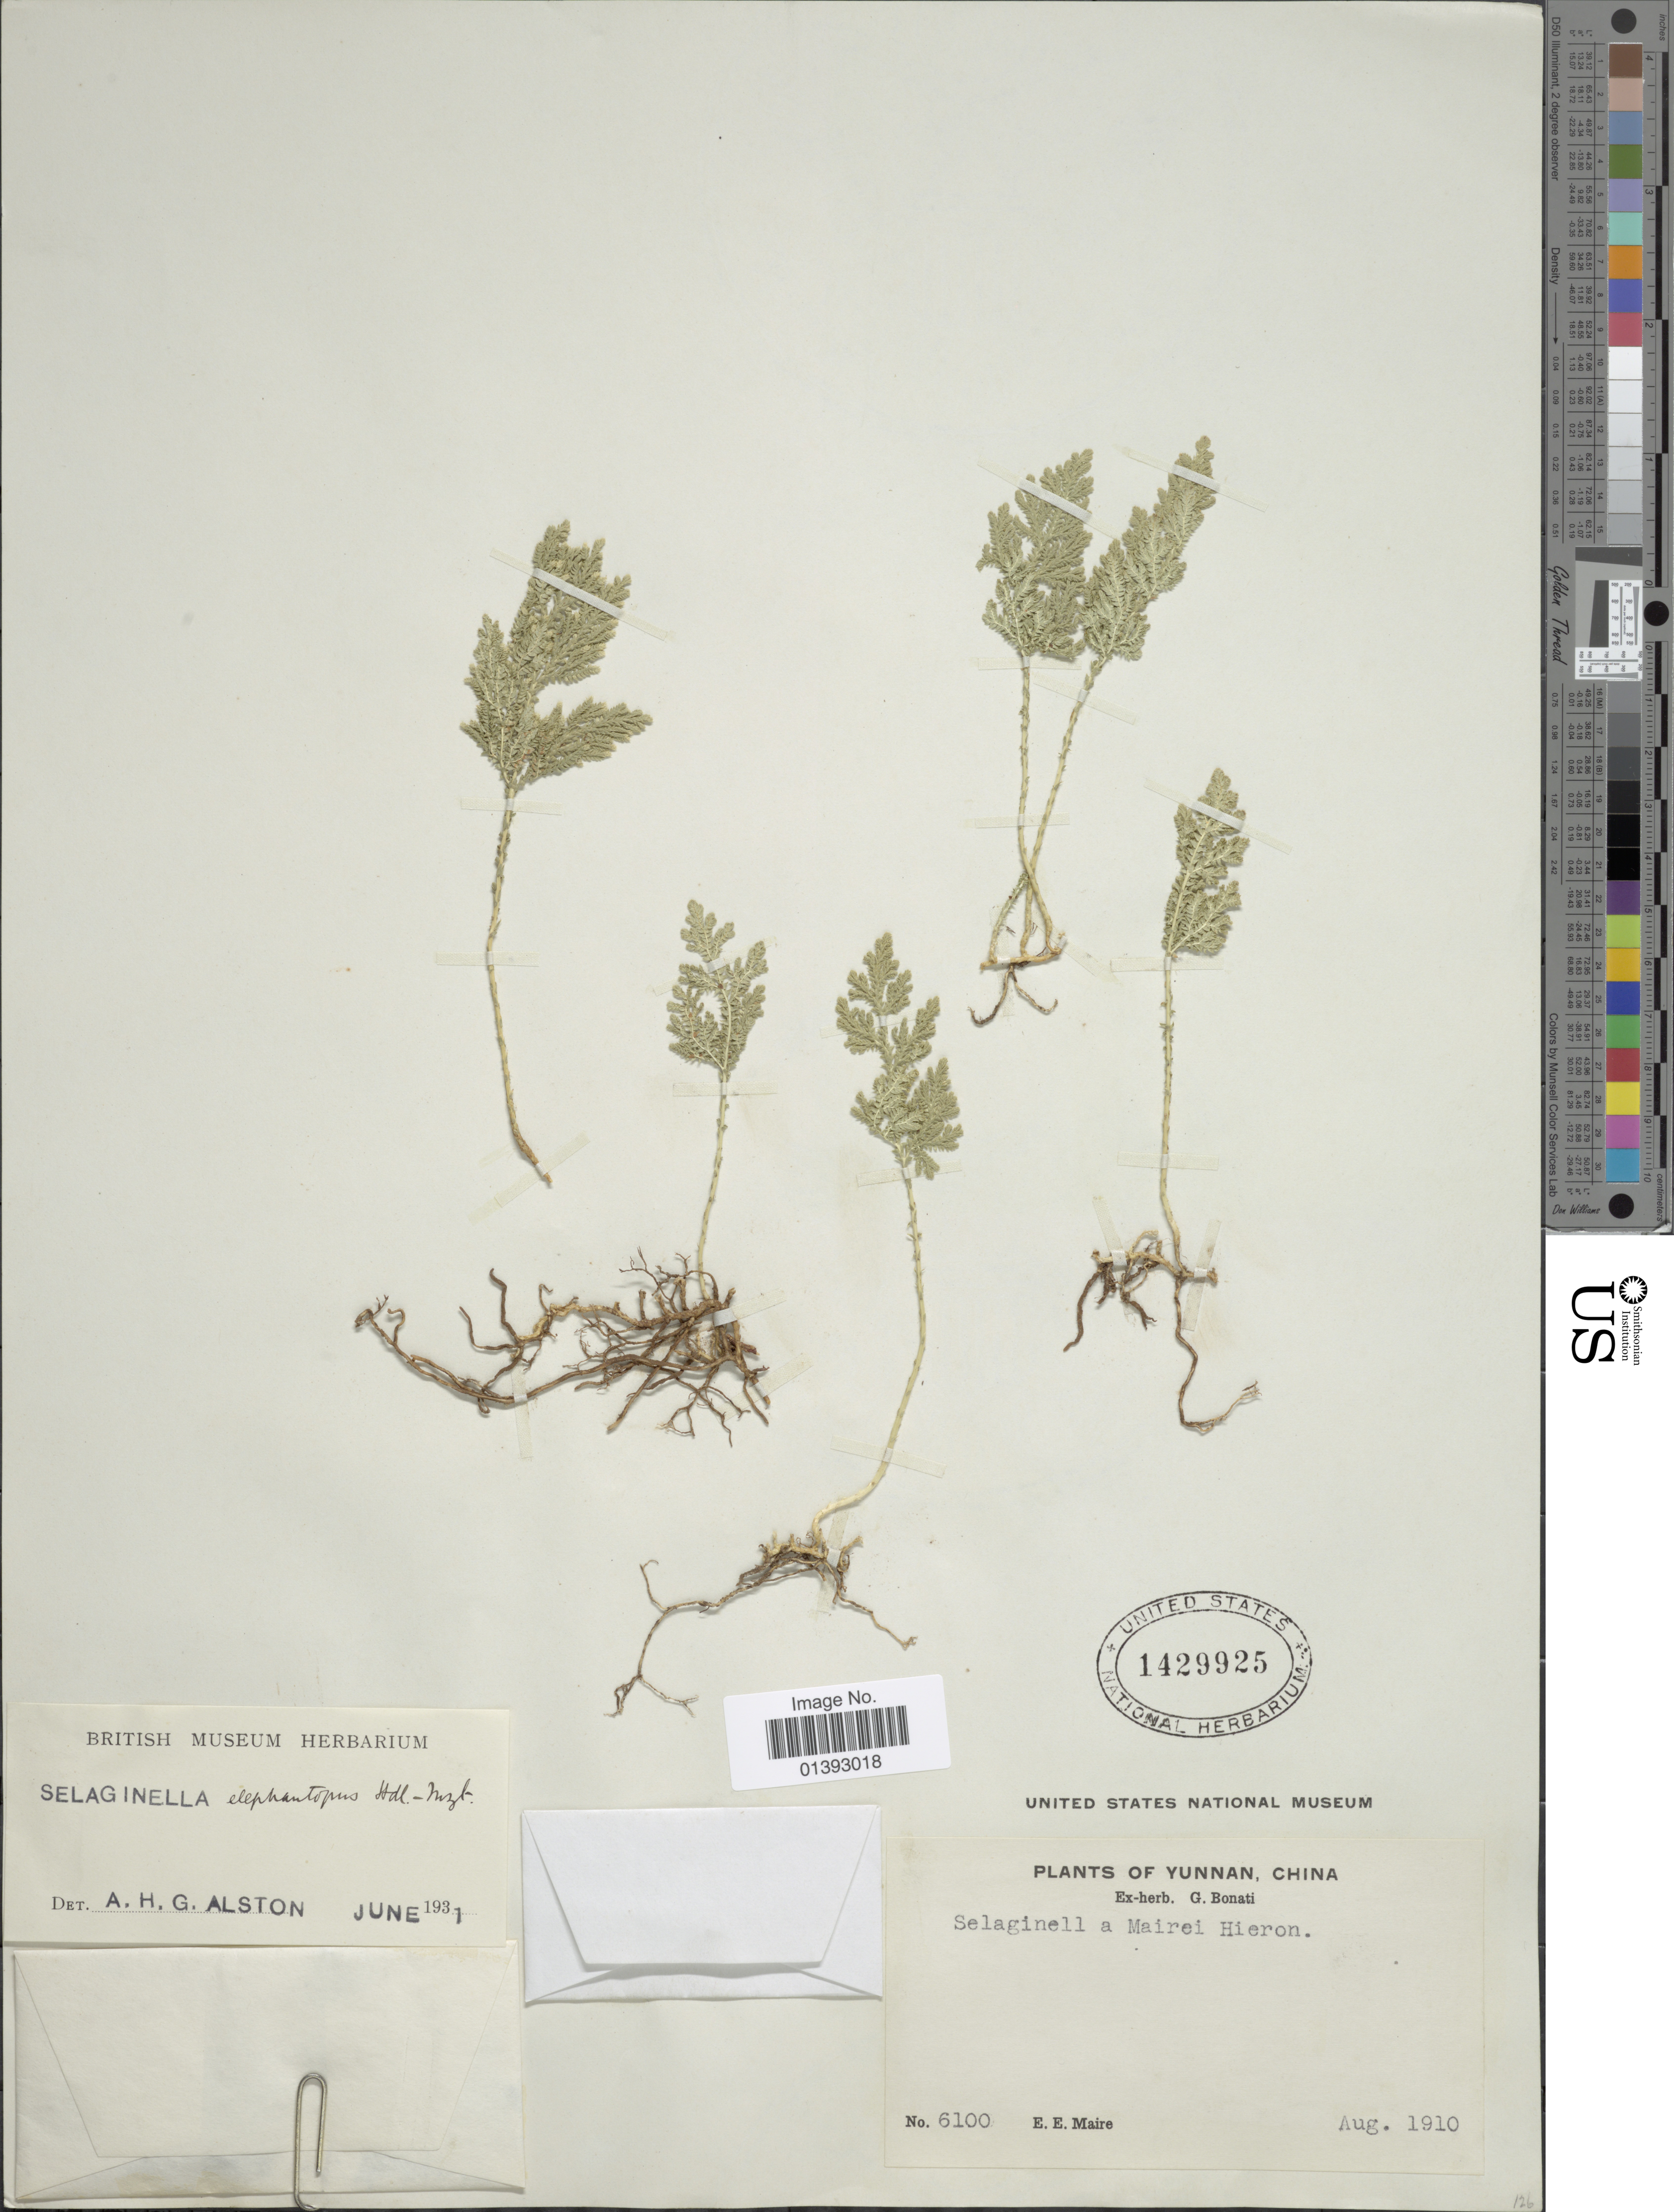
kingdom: Plantae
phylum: Tracheophyta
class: Lycopodiopsida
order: Selaginellales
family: Selaginellaceae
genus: Selaginella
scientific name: Selaginella mairei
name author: H. Lév.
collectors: E. E. Maire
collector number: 6100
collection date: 1910-08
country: China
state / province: Yunnan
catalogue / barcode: US 1429925